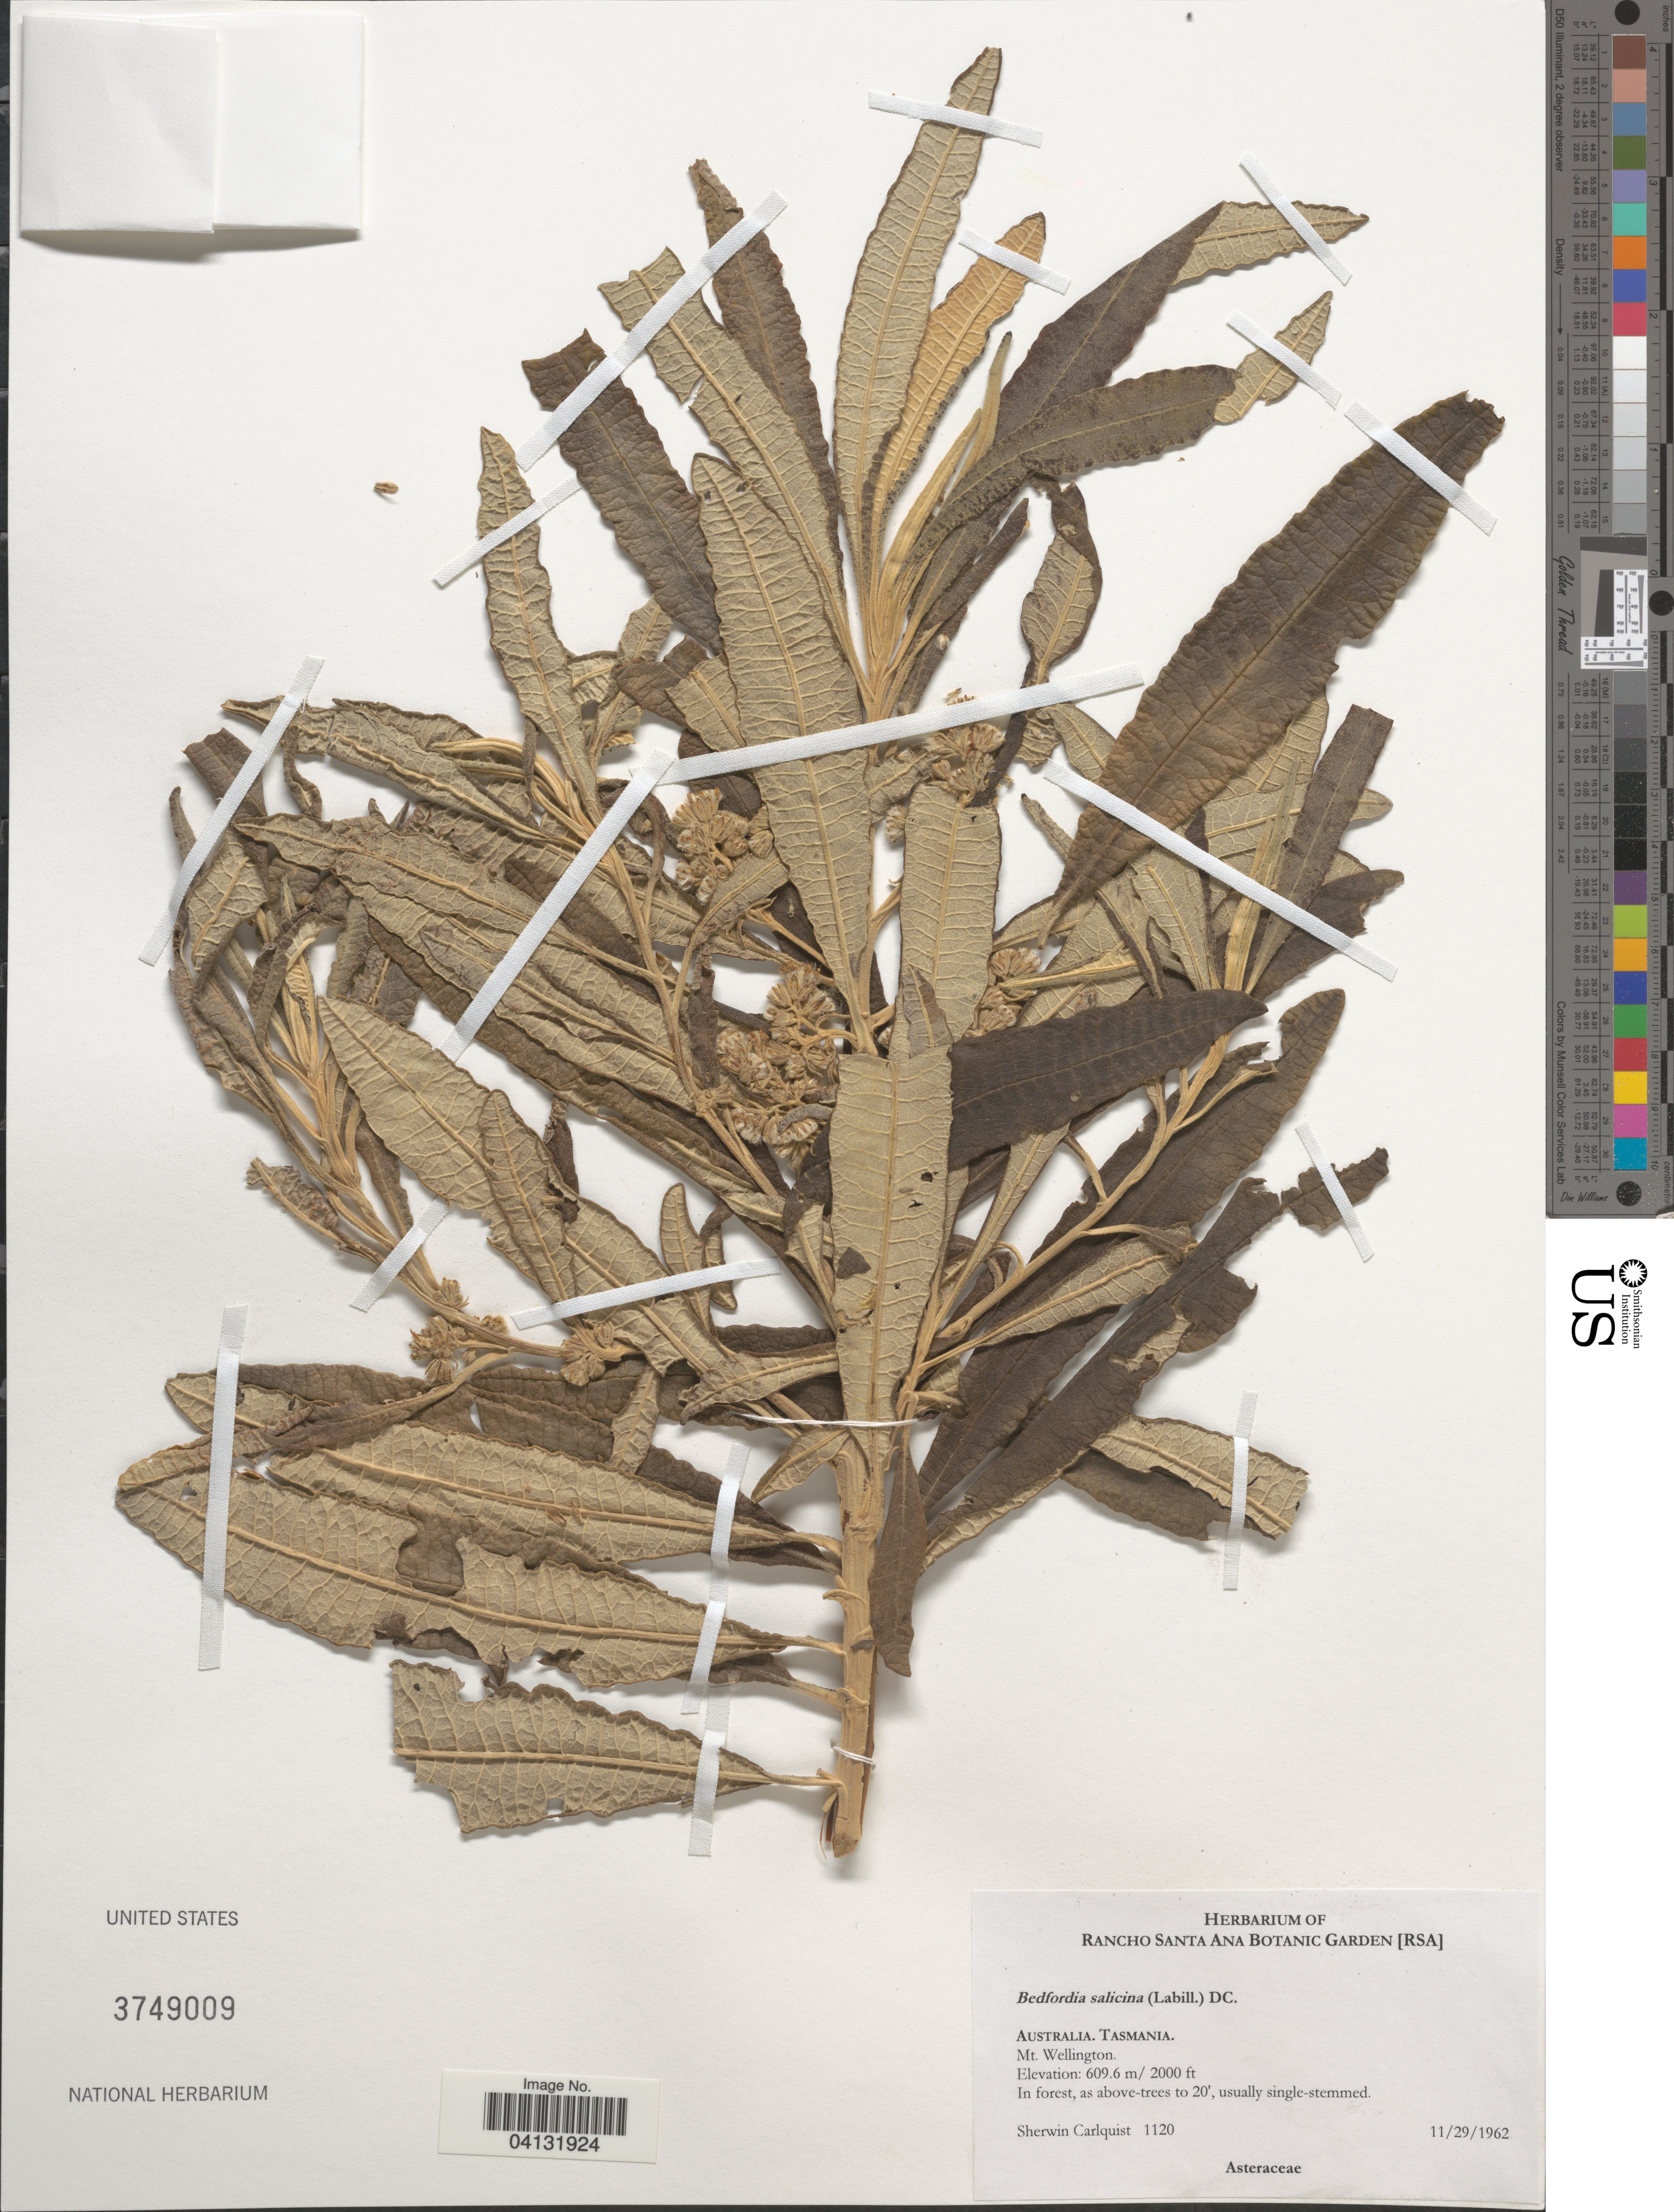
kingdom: Plantae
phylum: Tracheophyta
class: Magnoliopsida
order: Asterales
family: Asteraceae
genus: Bedfordia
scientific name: Bedfordia salicina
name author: (Labill.) DC.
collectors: S. Carlquist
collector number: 1120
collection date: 1962-11-29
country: Australia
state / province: Tasmania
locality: Mt. Wellington.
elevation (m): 609.6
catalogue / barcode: US 3749009